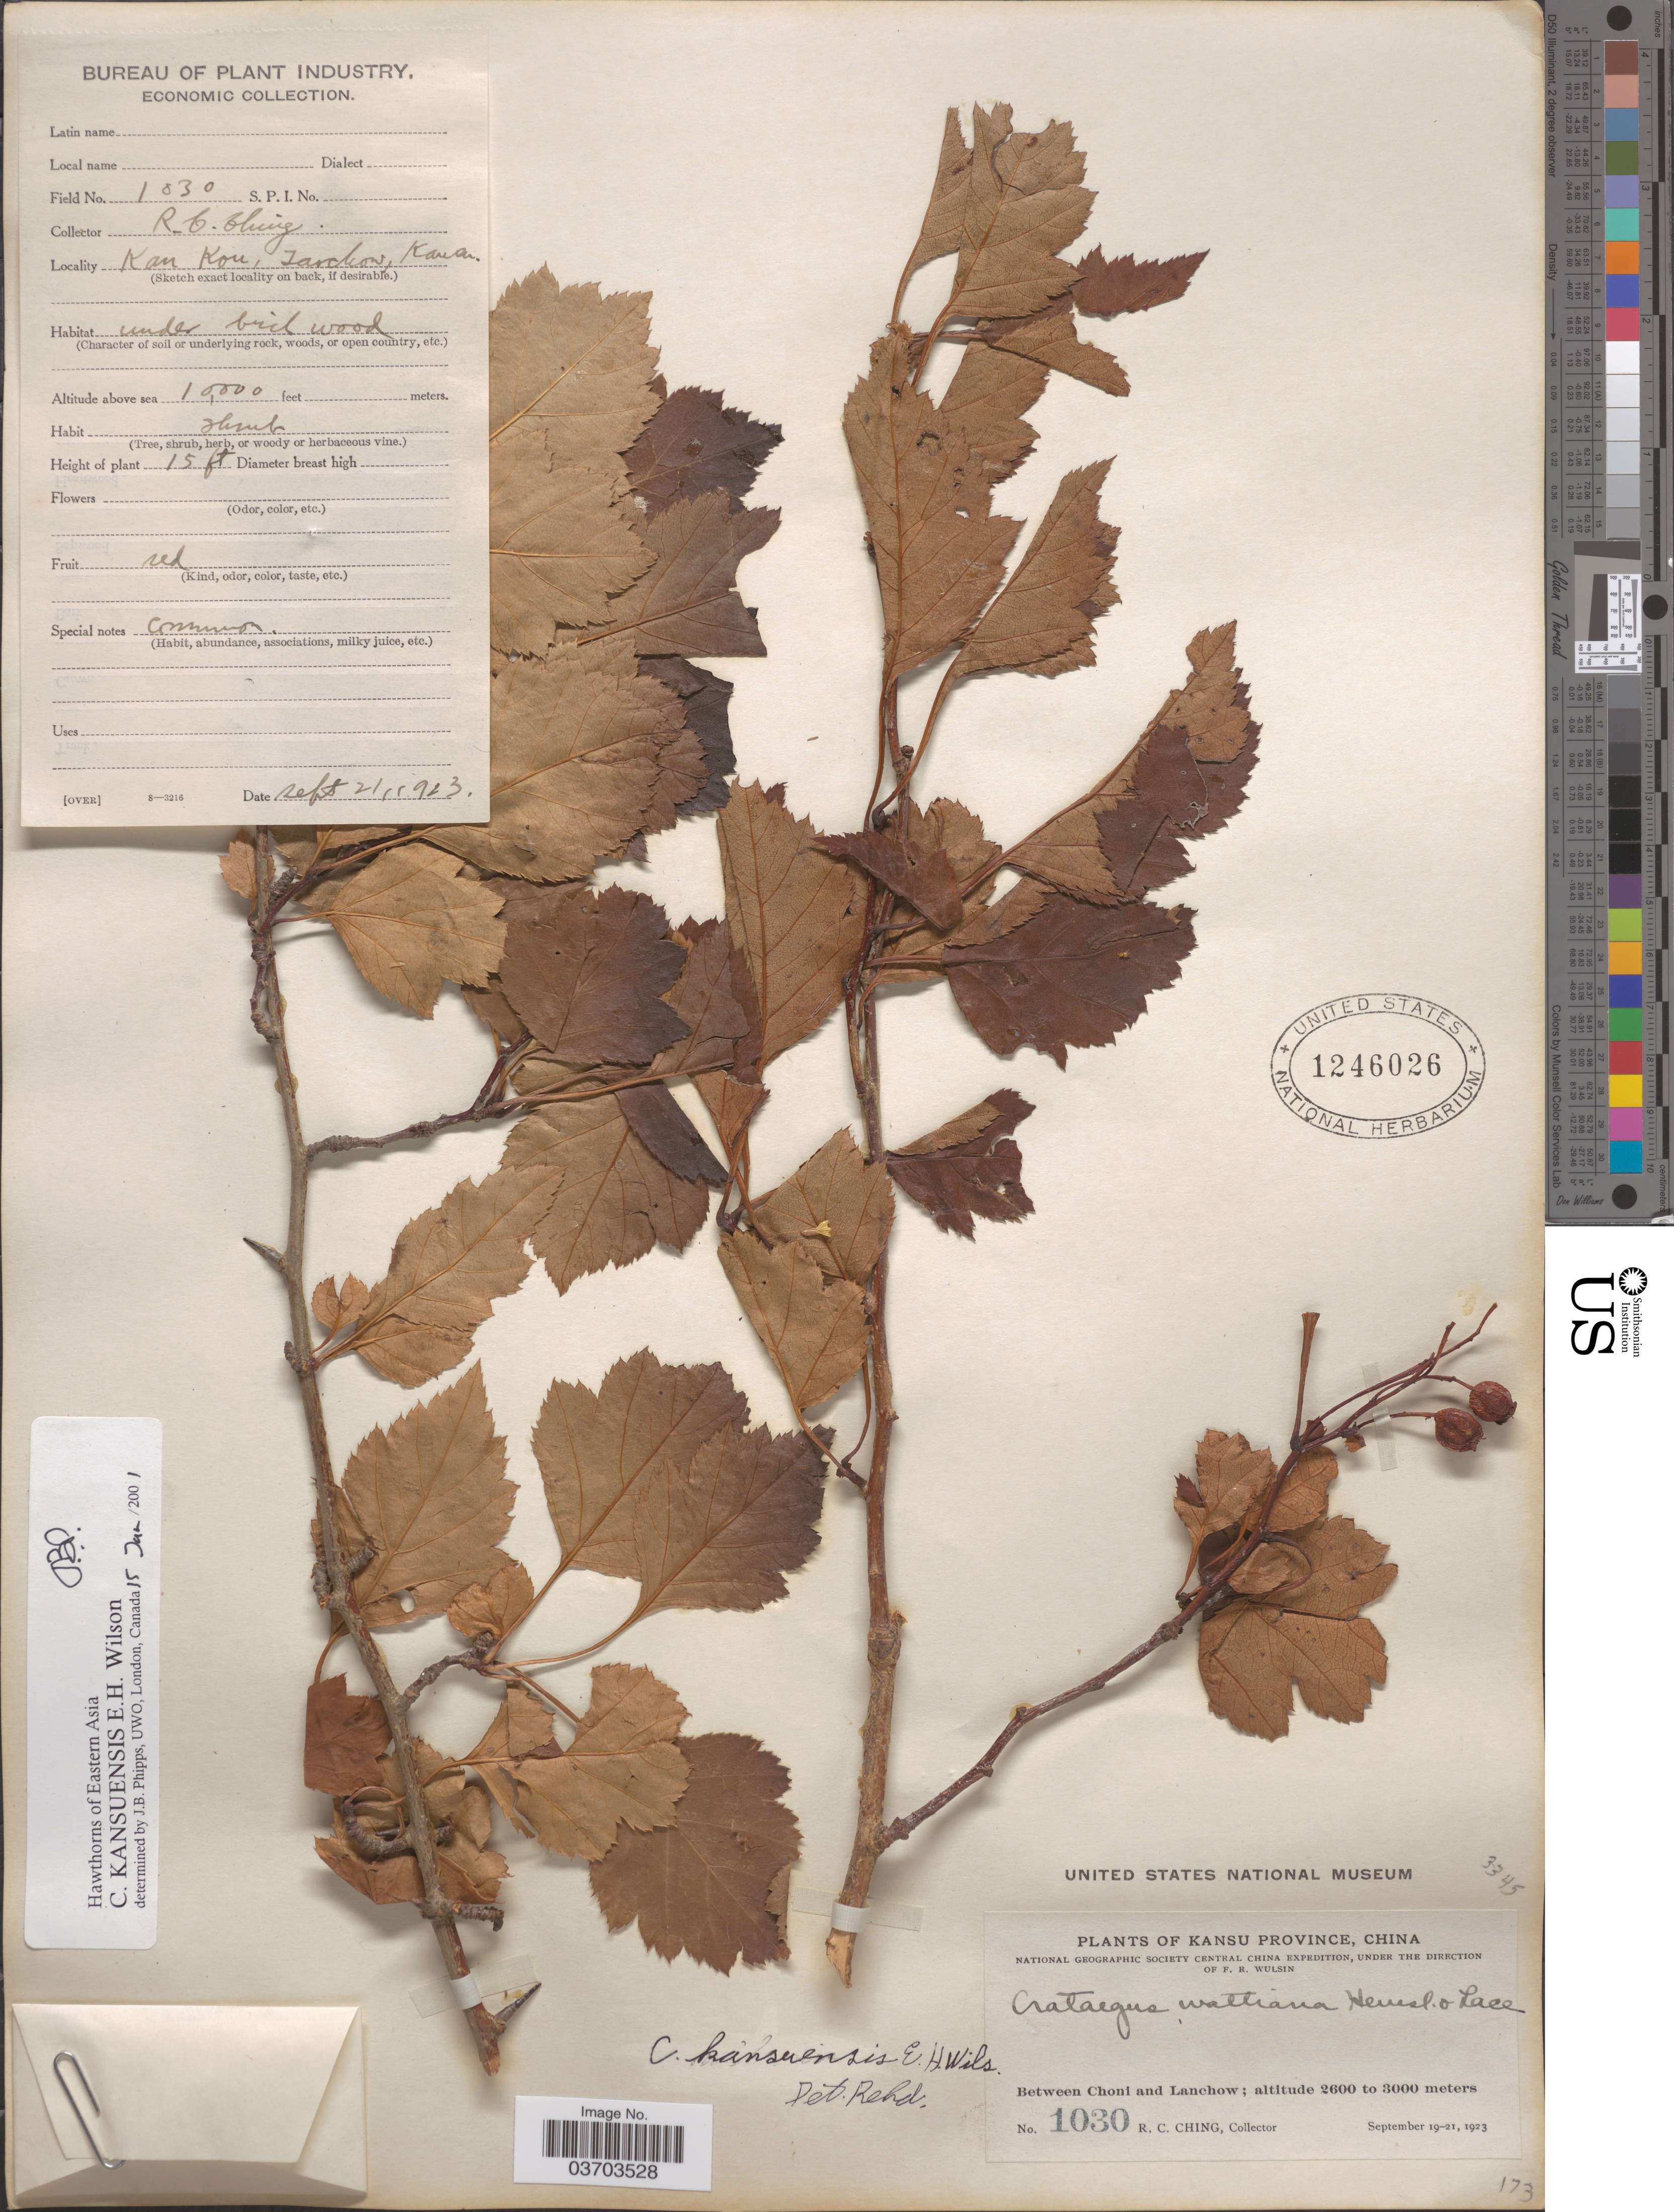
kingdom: Plantae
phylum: Tracheophyta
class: Magnoliopsida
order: Rosales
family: Rosaceae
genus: Crataegus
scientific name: Crataegus kansuensis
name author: E.H. Wilson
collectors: R. C. Ching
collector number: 1030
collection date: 1923-09-21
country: China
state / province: Gansu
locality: Kansu Province. Between Choni and Lanchow. Kan Kou.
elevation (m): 3048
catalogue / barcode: US 1246026